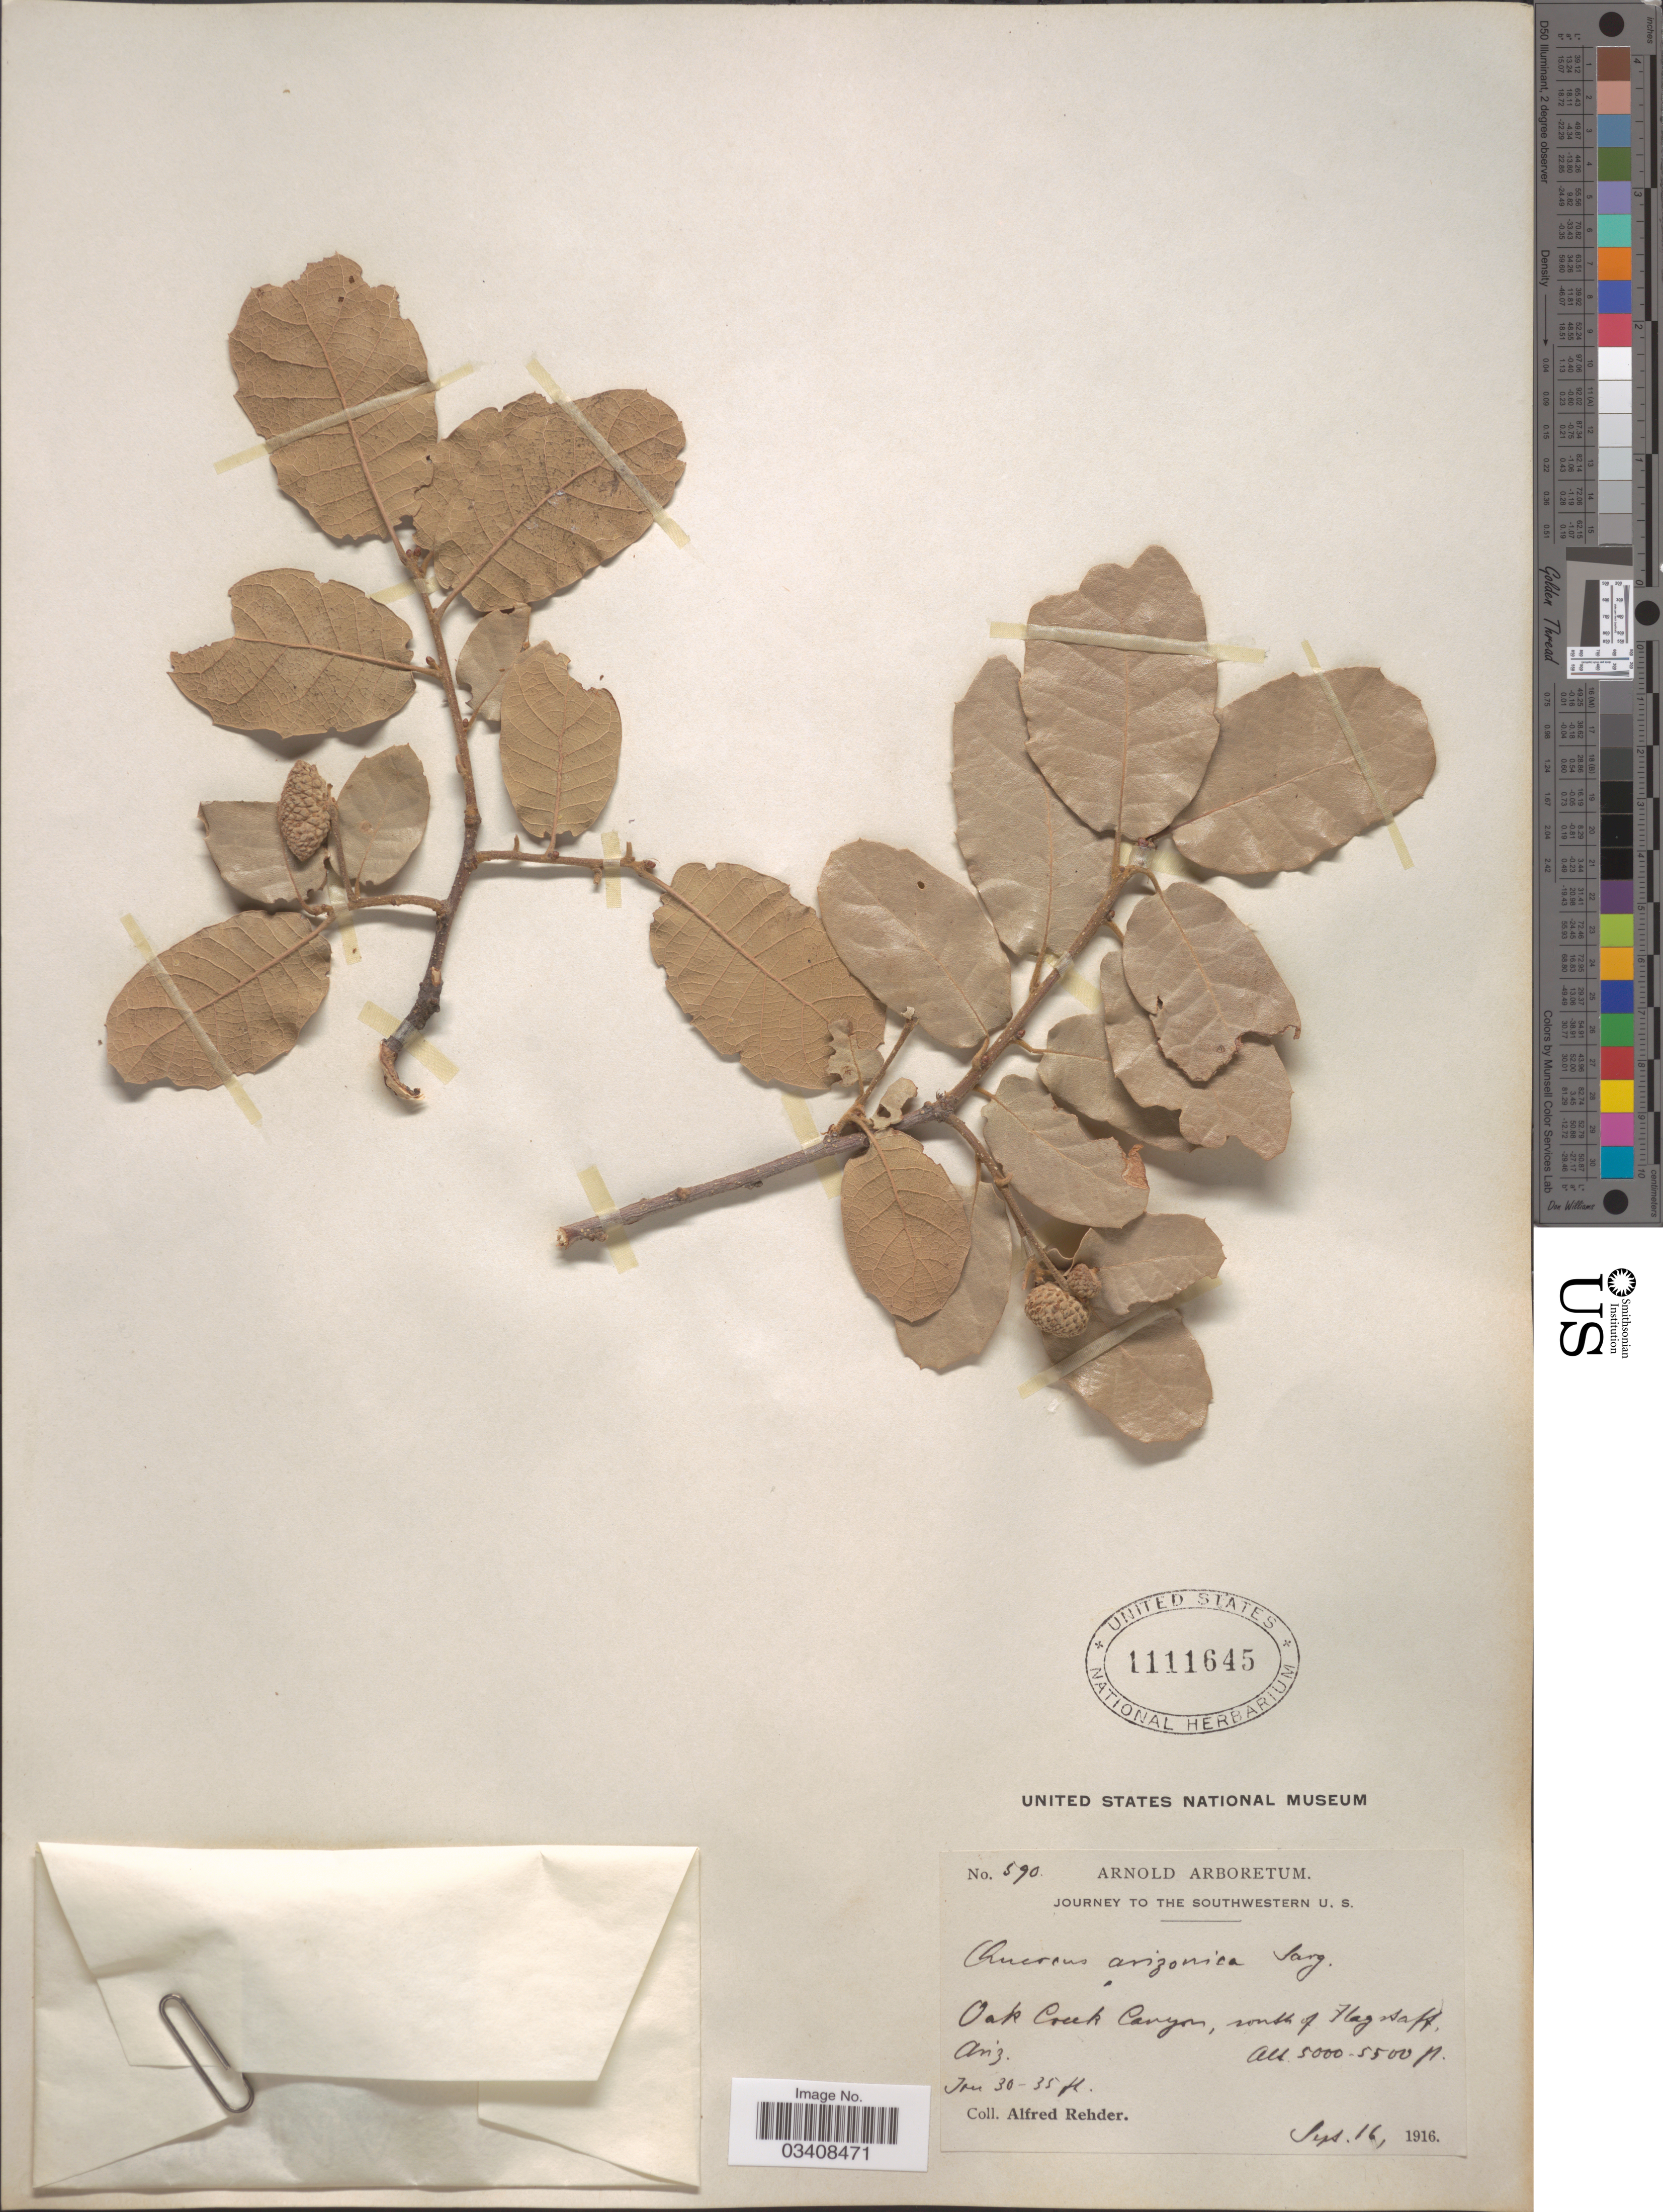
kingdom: Plantae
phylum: Tracheophyta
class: Magnoliopsida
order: Fagales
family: Fagaceae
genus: Quercus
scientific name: Quercus rugosa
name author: Née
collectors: A. Rehder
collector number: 590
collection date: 1916-09-16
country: United States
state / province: Arizona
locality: Southwestern U. S. Oak Creek Canyon, south of Flagstaff.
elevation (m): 1524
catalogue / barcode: US 1111645